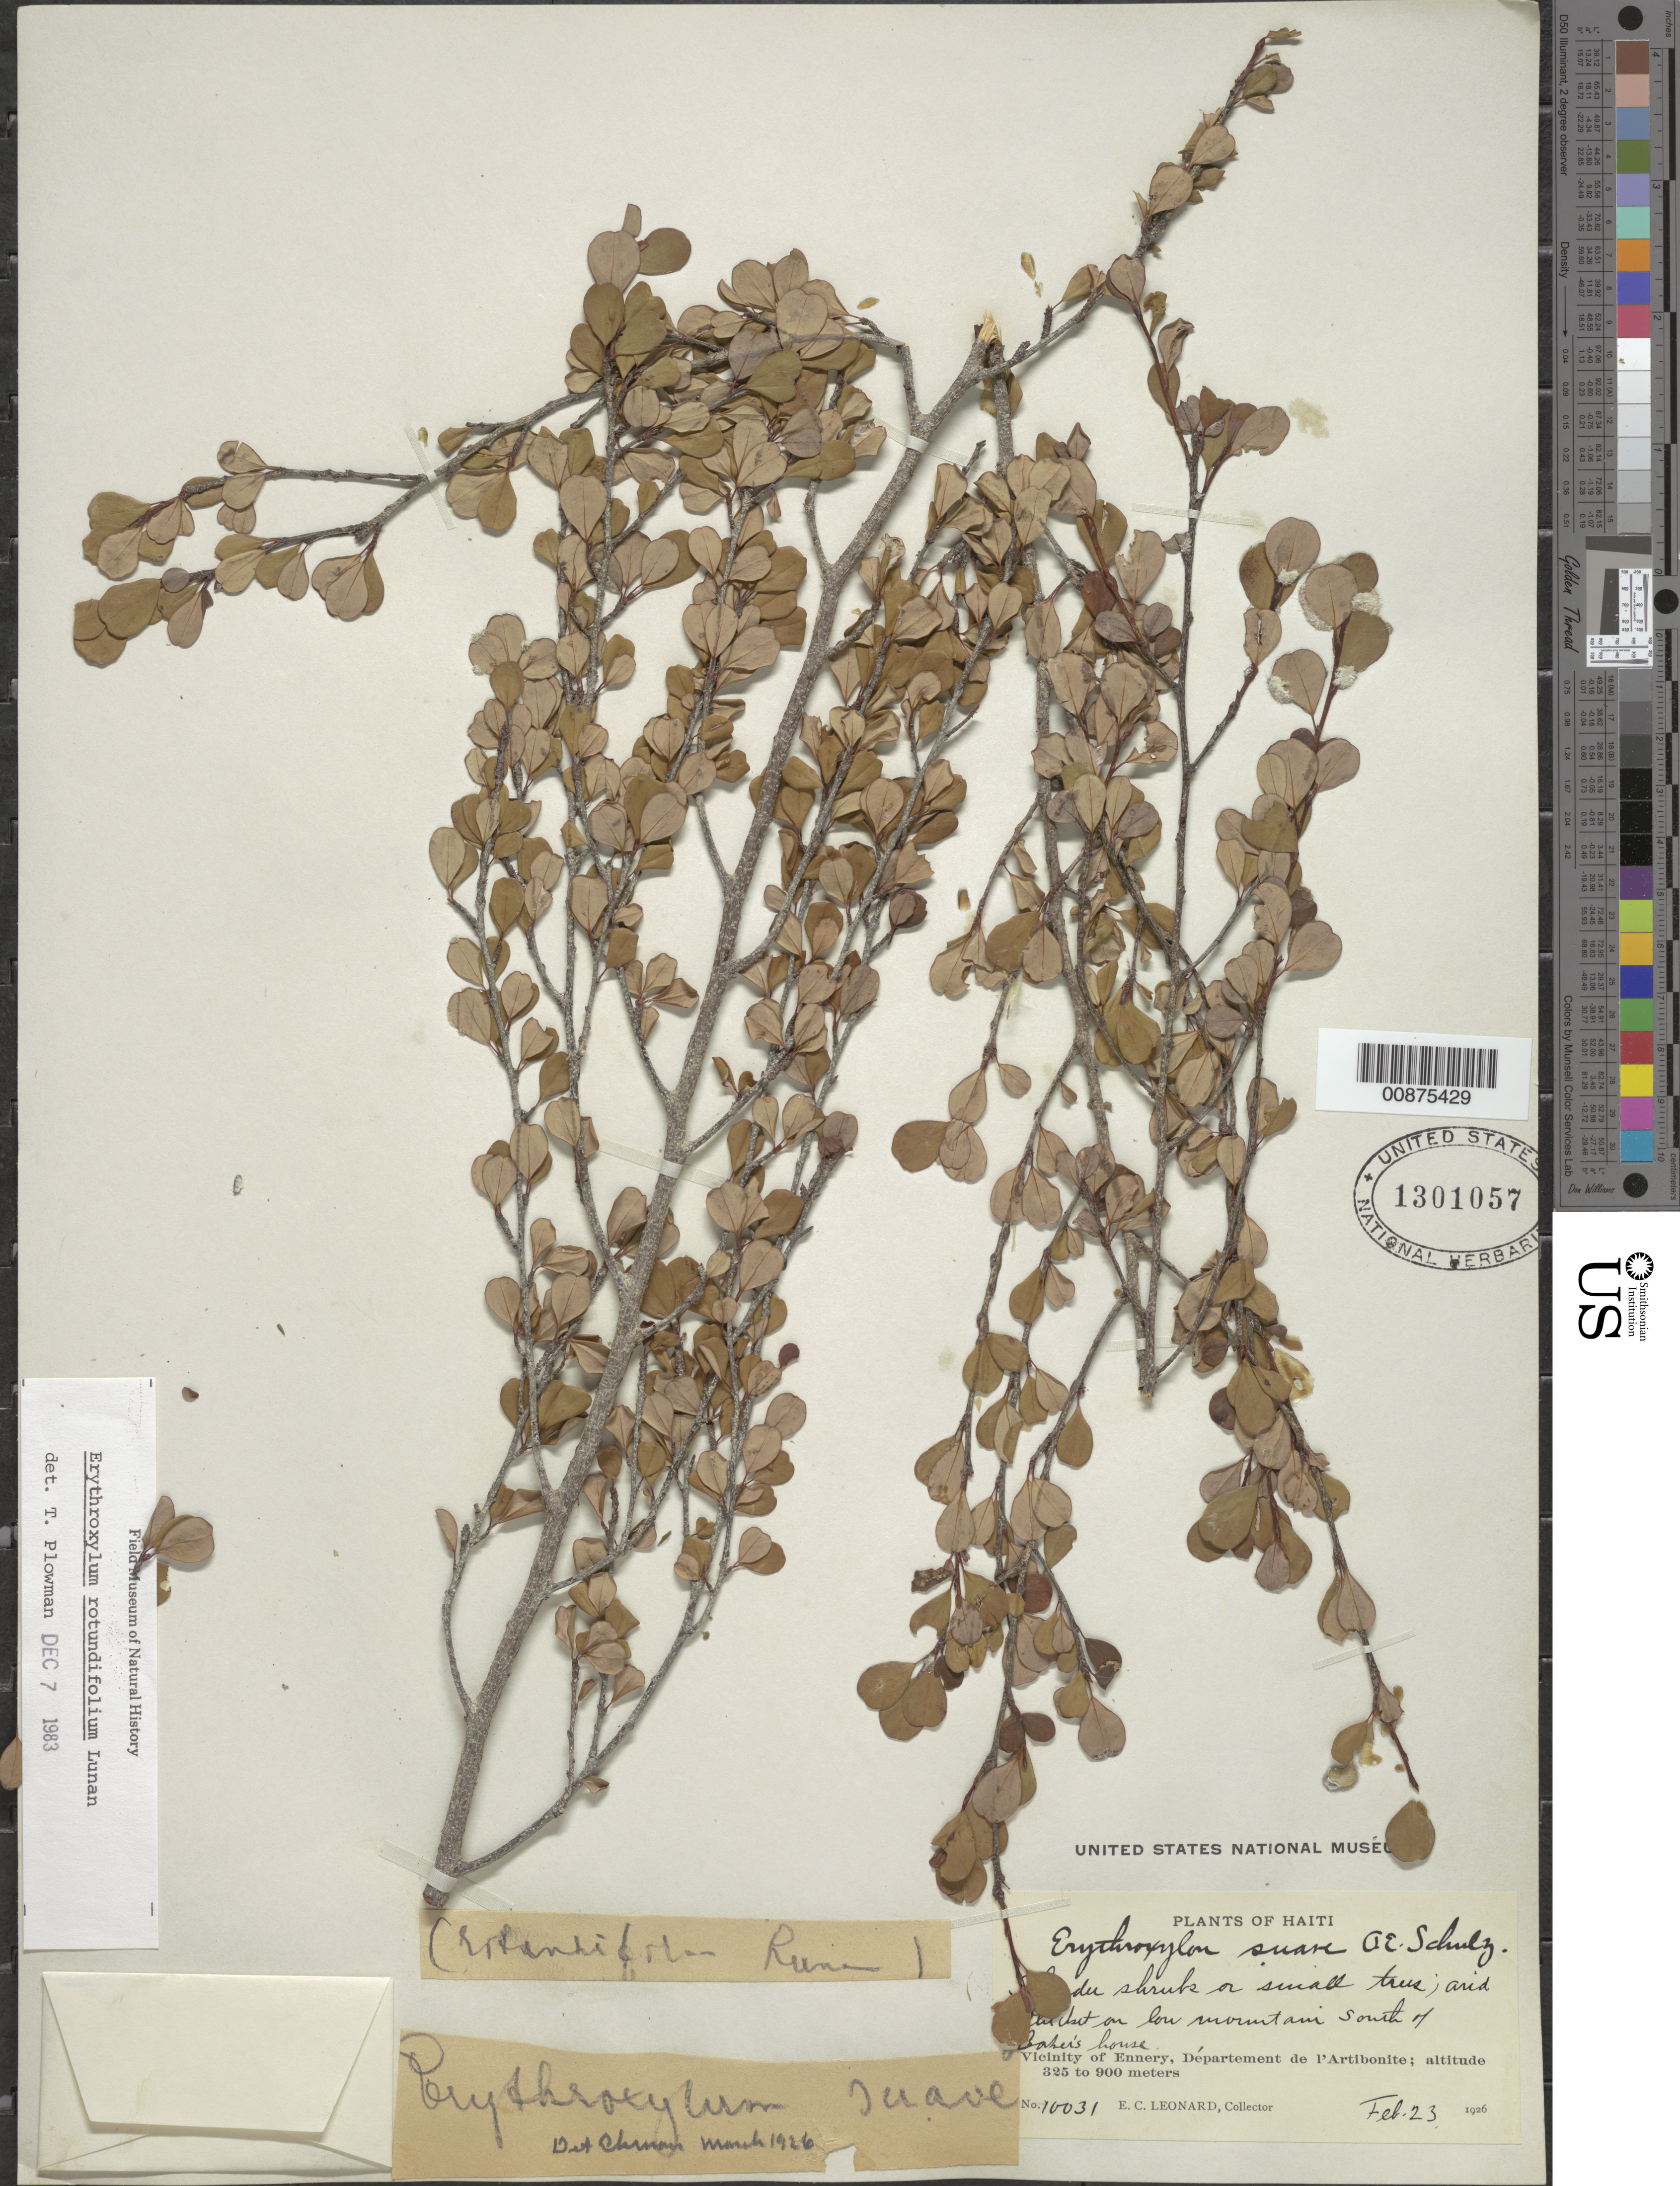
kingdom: Plantae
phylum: Tracheophyta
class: Magnoliopsida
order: Malpighiales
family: Erythroxylaceae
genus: Erythroxylum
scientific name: Erythroxylum rotundifolium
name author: Lunan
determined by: Plowman, Timothy C.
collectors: E. C. Leonard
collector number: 10031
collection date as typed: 23 Feb 1926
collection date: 1926-02-23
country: Haiti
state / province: Artibonite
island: Hispaniola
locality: Vicinity of Ennery. Low mountain south of Baker's house.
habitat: Arid thicket on low mountain.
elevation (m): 325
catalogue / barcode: US 1301057